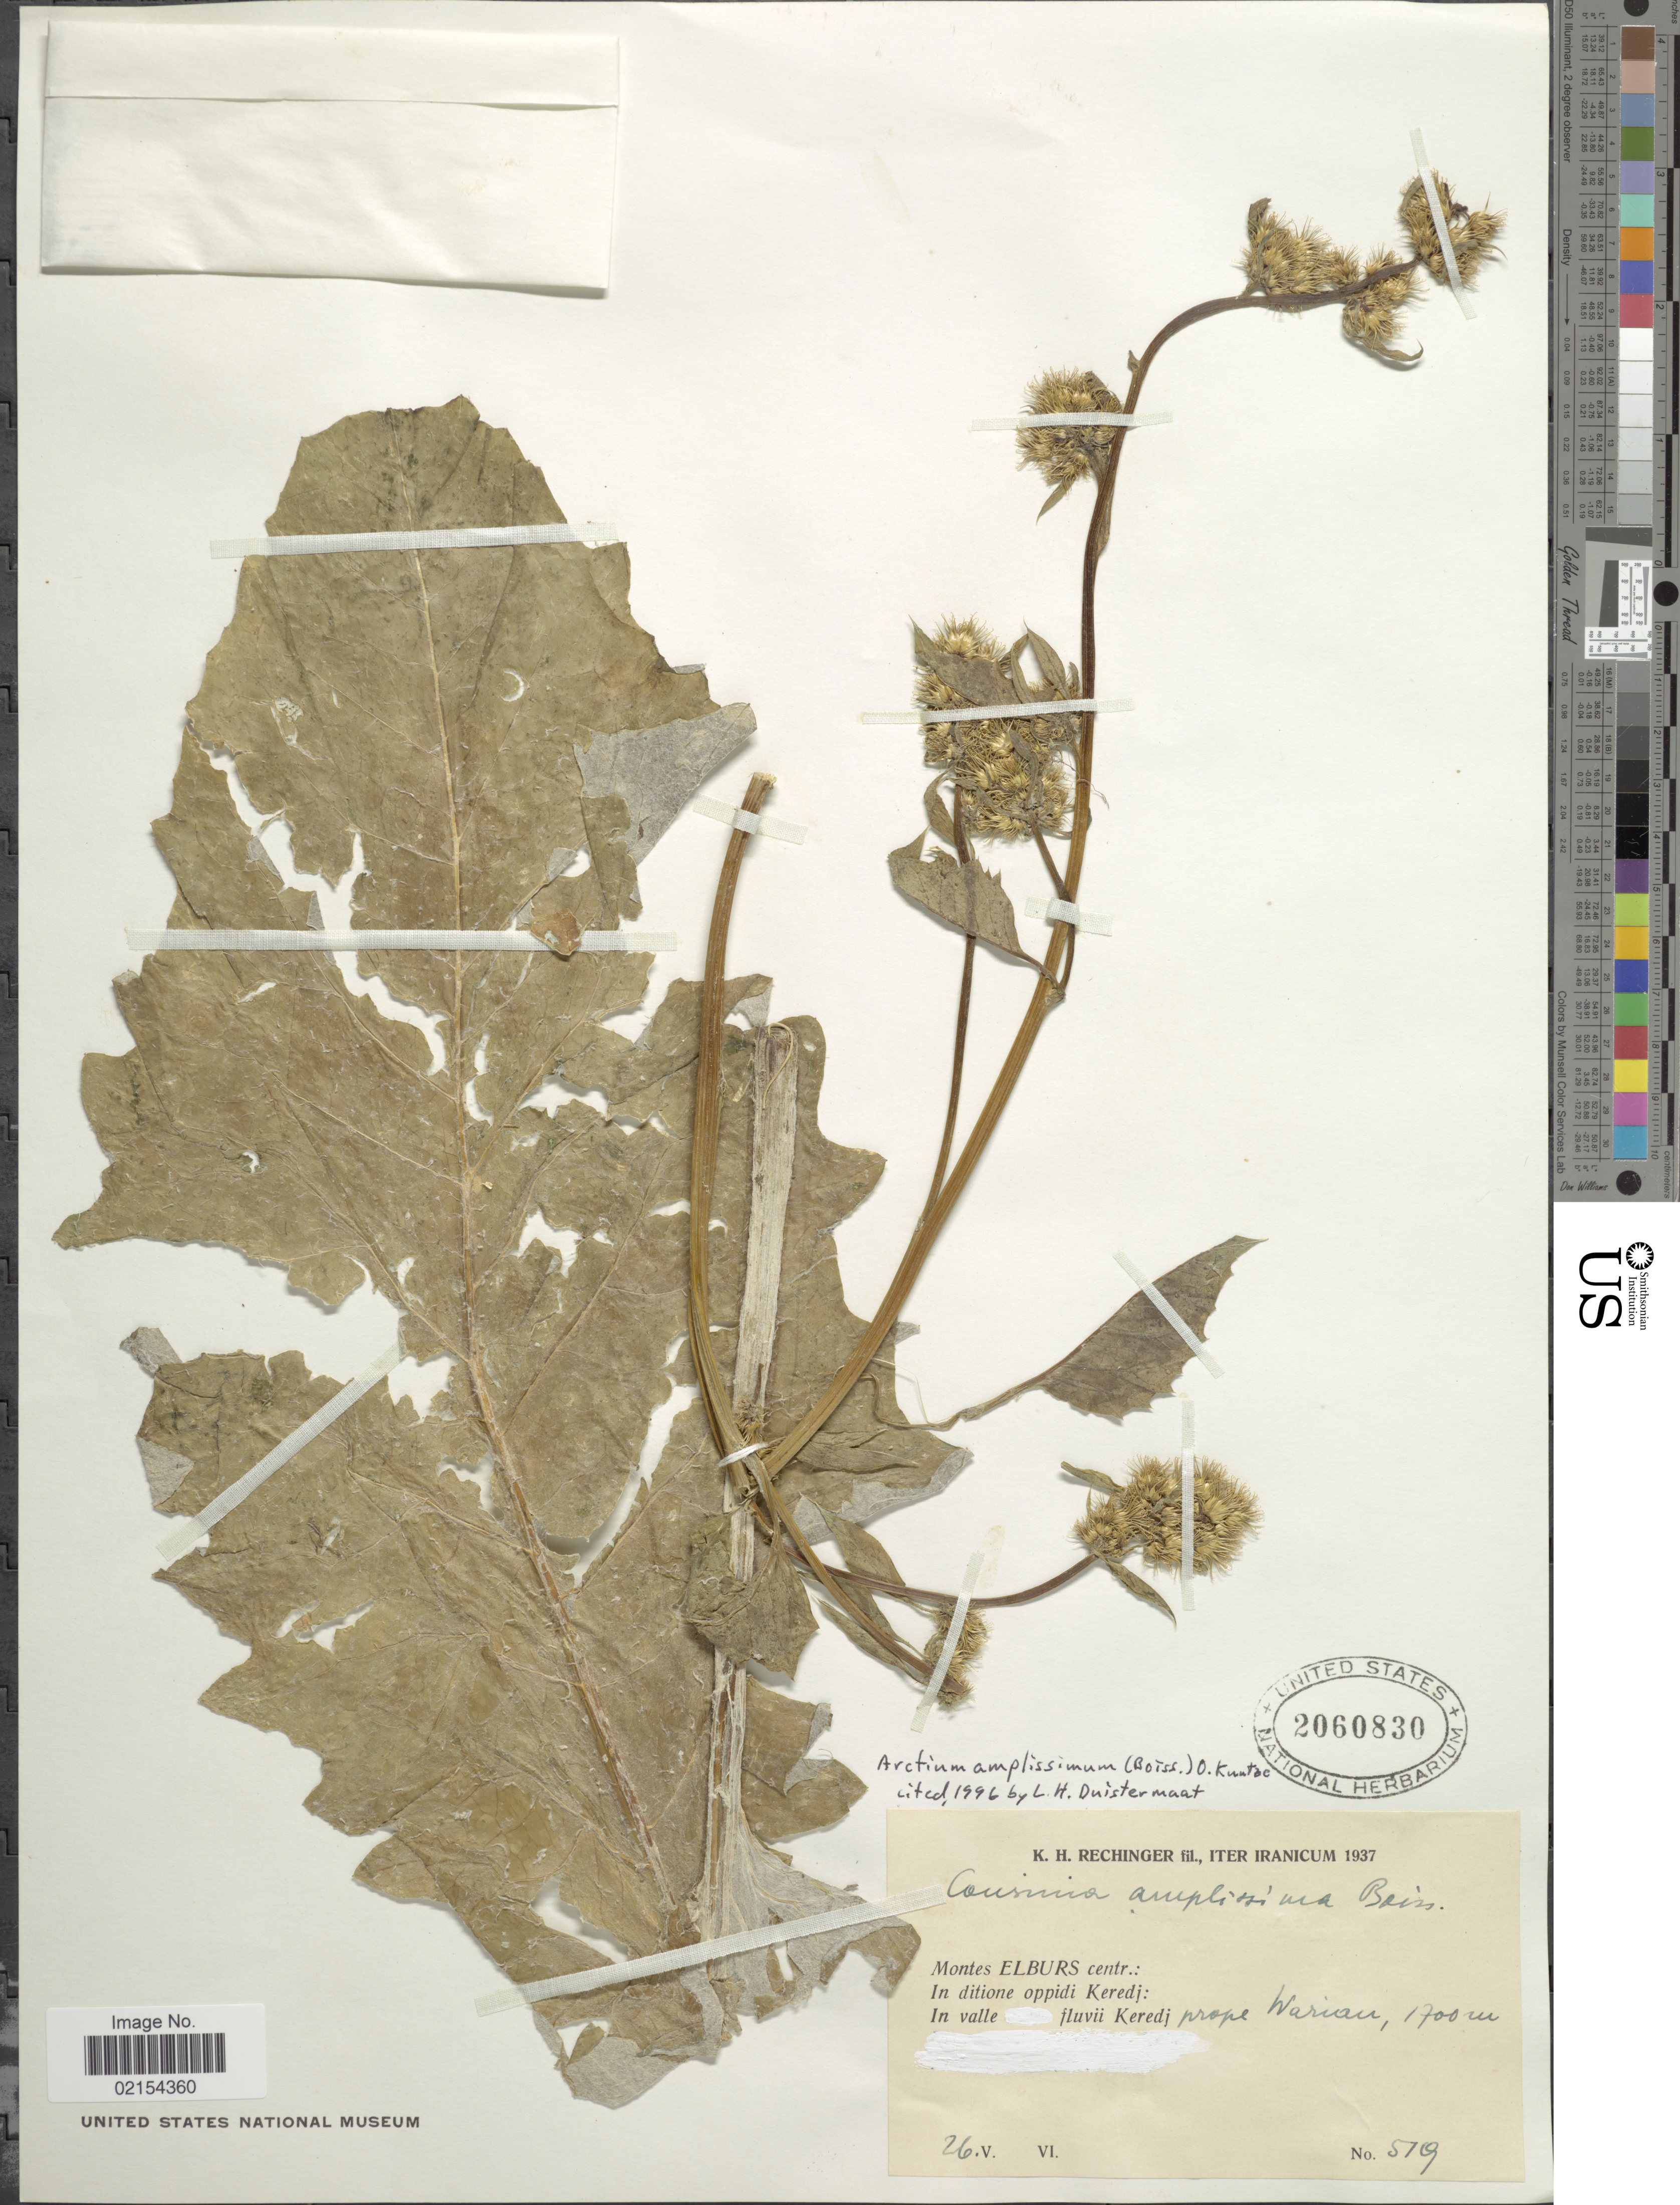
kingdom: Plantae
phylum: Tracheophyta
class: Magnoliopsida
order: Asterales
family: Asteraceae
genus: Arctium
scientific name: Arctium amplissimum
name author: (Boiss.) Kuntze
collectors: K. H. Rechinger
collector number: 579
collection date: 1937-05-26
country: Iran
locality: Iter Iranicum, Montes Elburs centr.: In ditione oppidi Keredj: In valle fluvii Keredj, prope Warian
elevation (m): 1700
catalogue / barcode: US 2060830